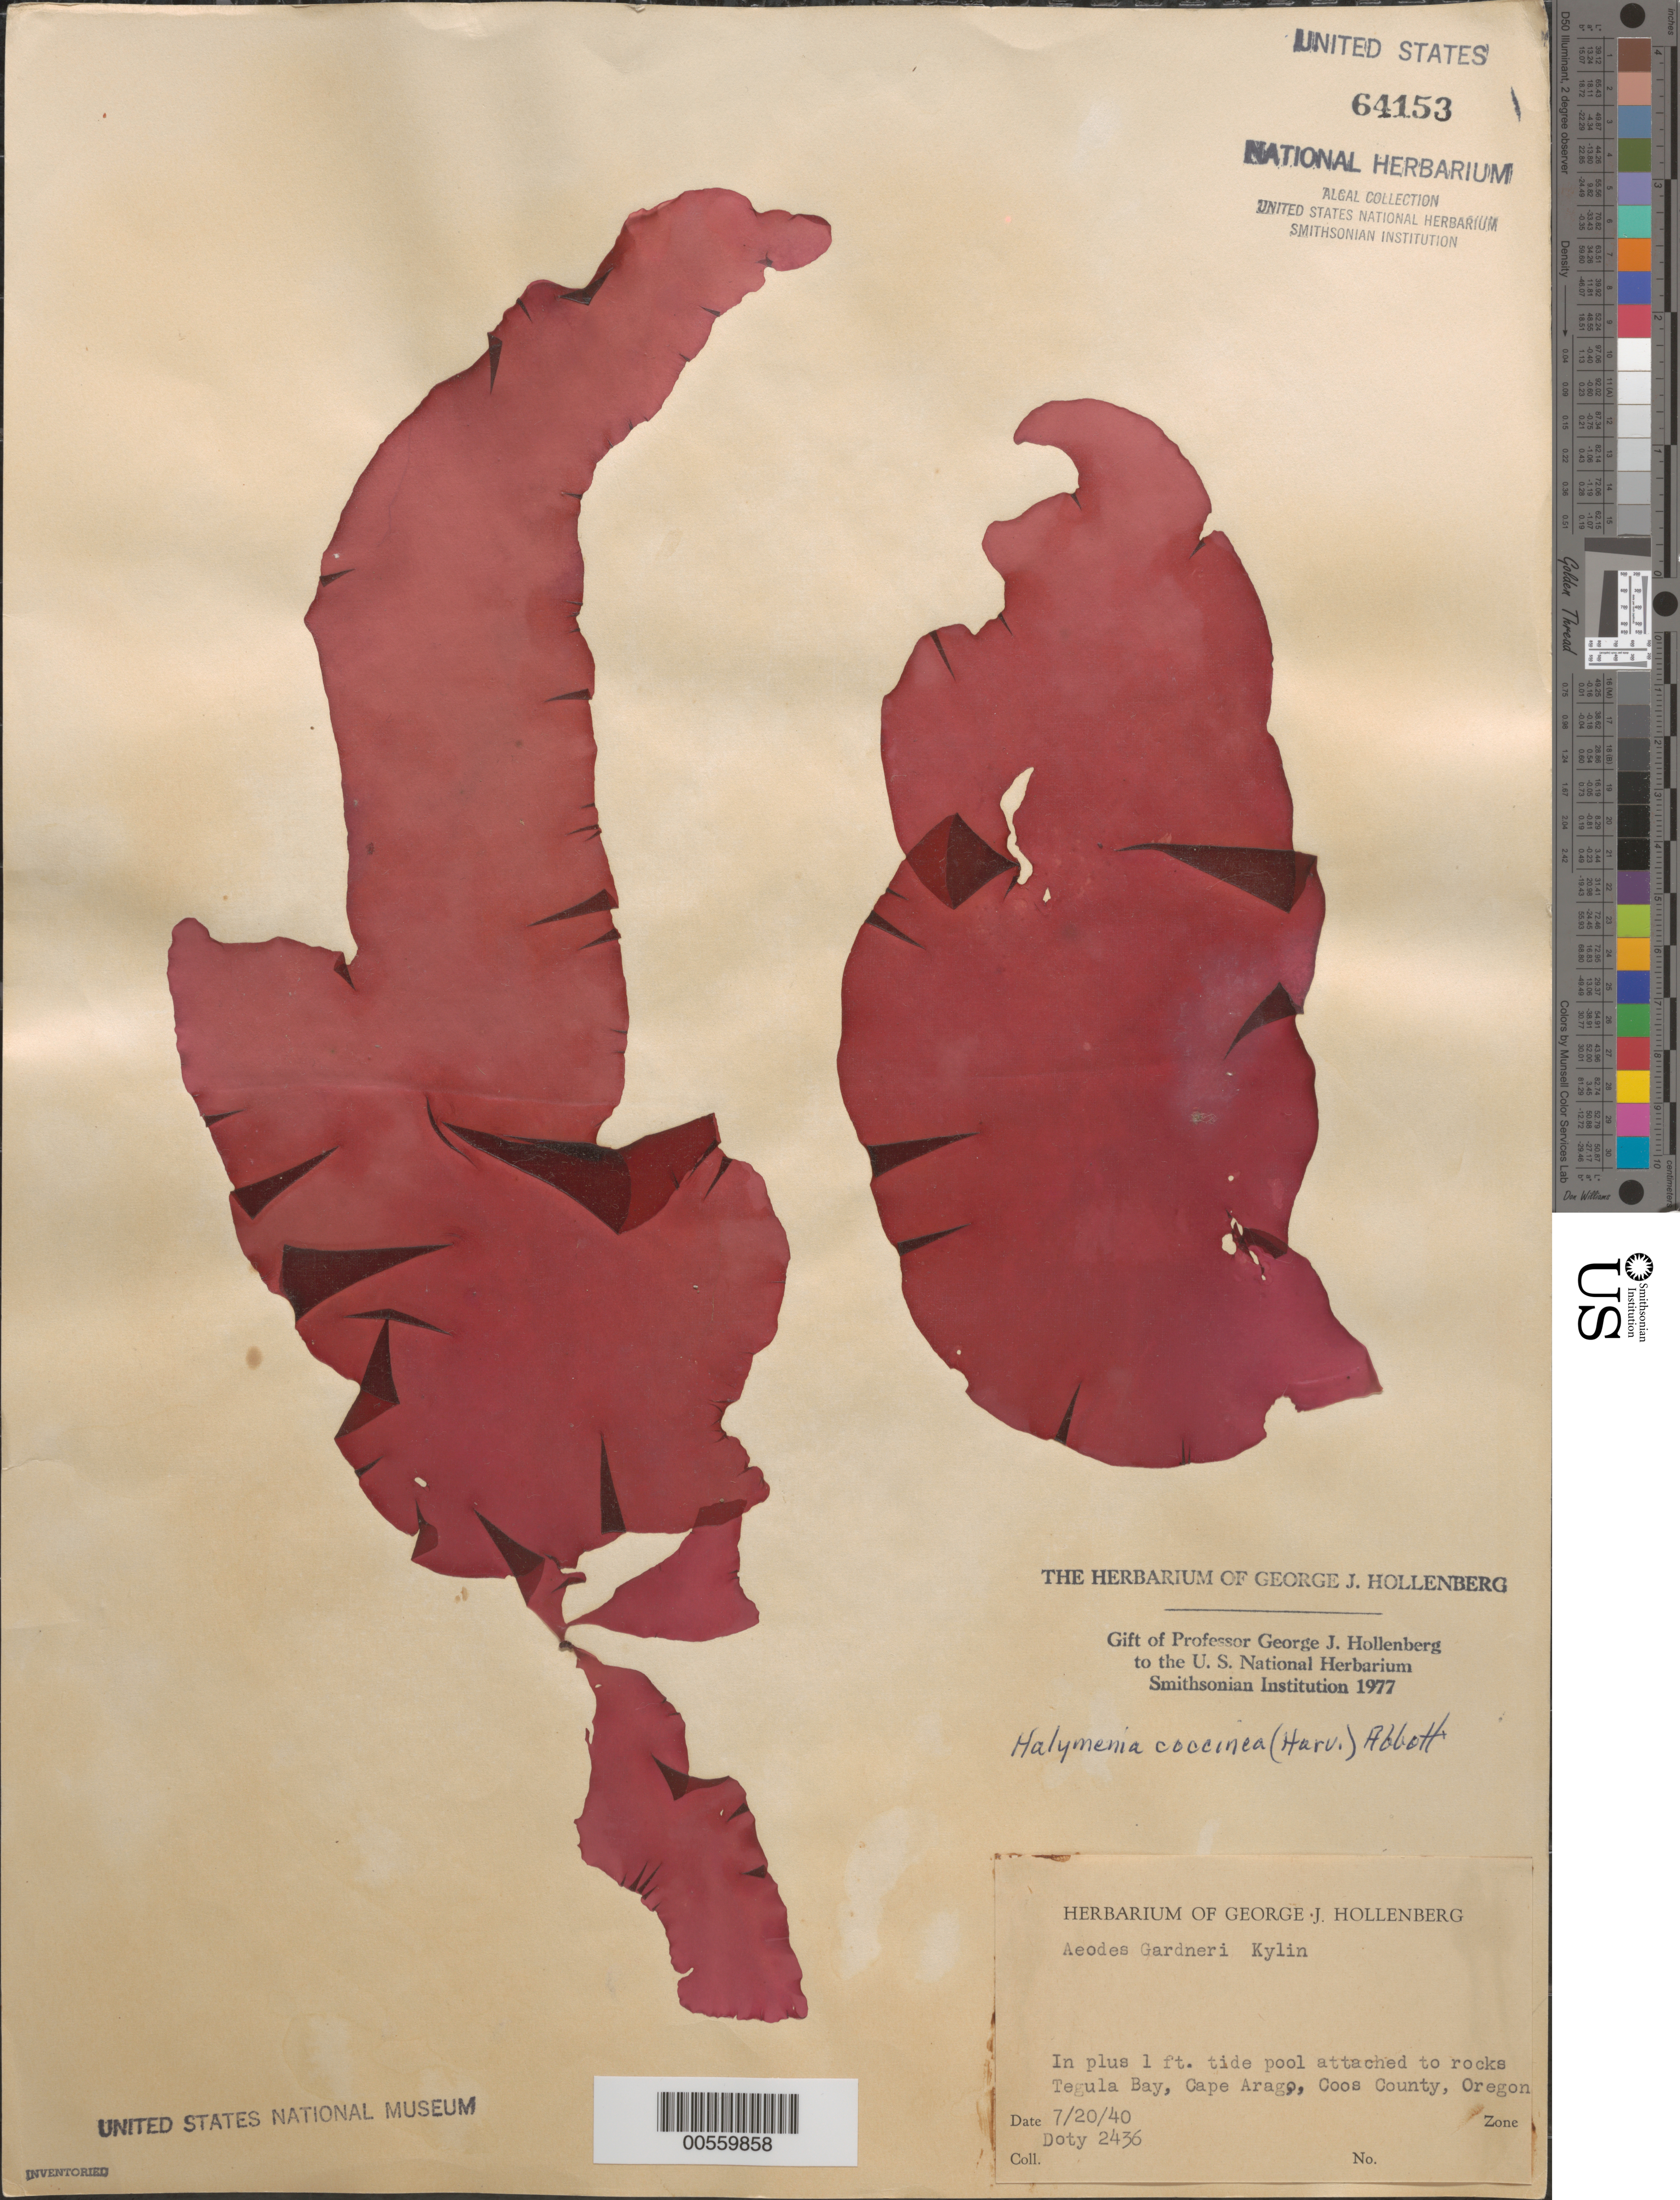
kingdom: Plantae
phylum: Rhodophyta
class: Florideophyceae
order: Gigartinales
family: Dumontiaceae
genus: Weeksia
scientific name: Weeksia coccinea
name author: (Harv.) S.C. Lindstrom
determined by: Algae name updating Project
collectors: M. S. Doty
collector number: MSD 2436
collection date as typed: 20 Jul 1940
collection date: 1940-07-20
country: United States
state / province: Oregon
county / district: Coos County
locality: Tegula Bay, Cape Arago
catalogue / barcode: US 64153